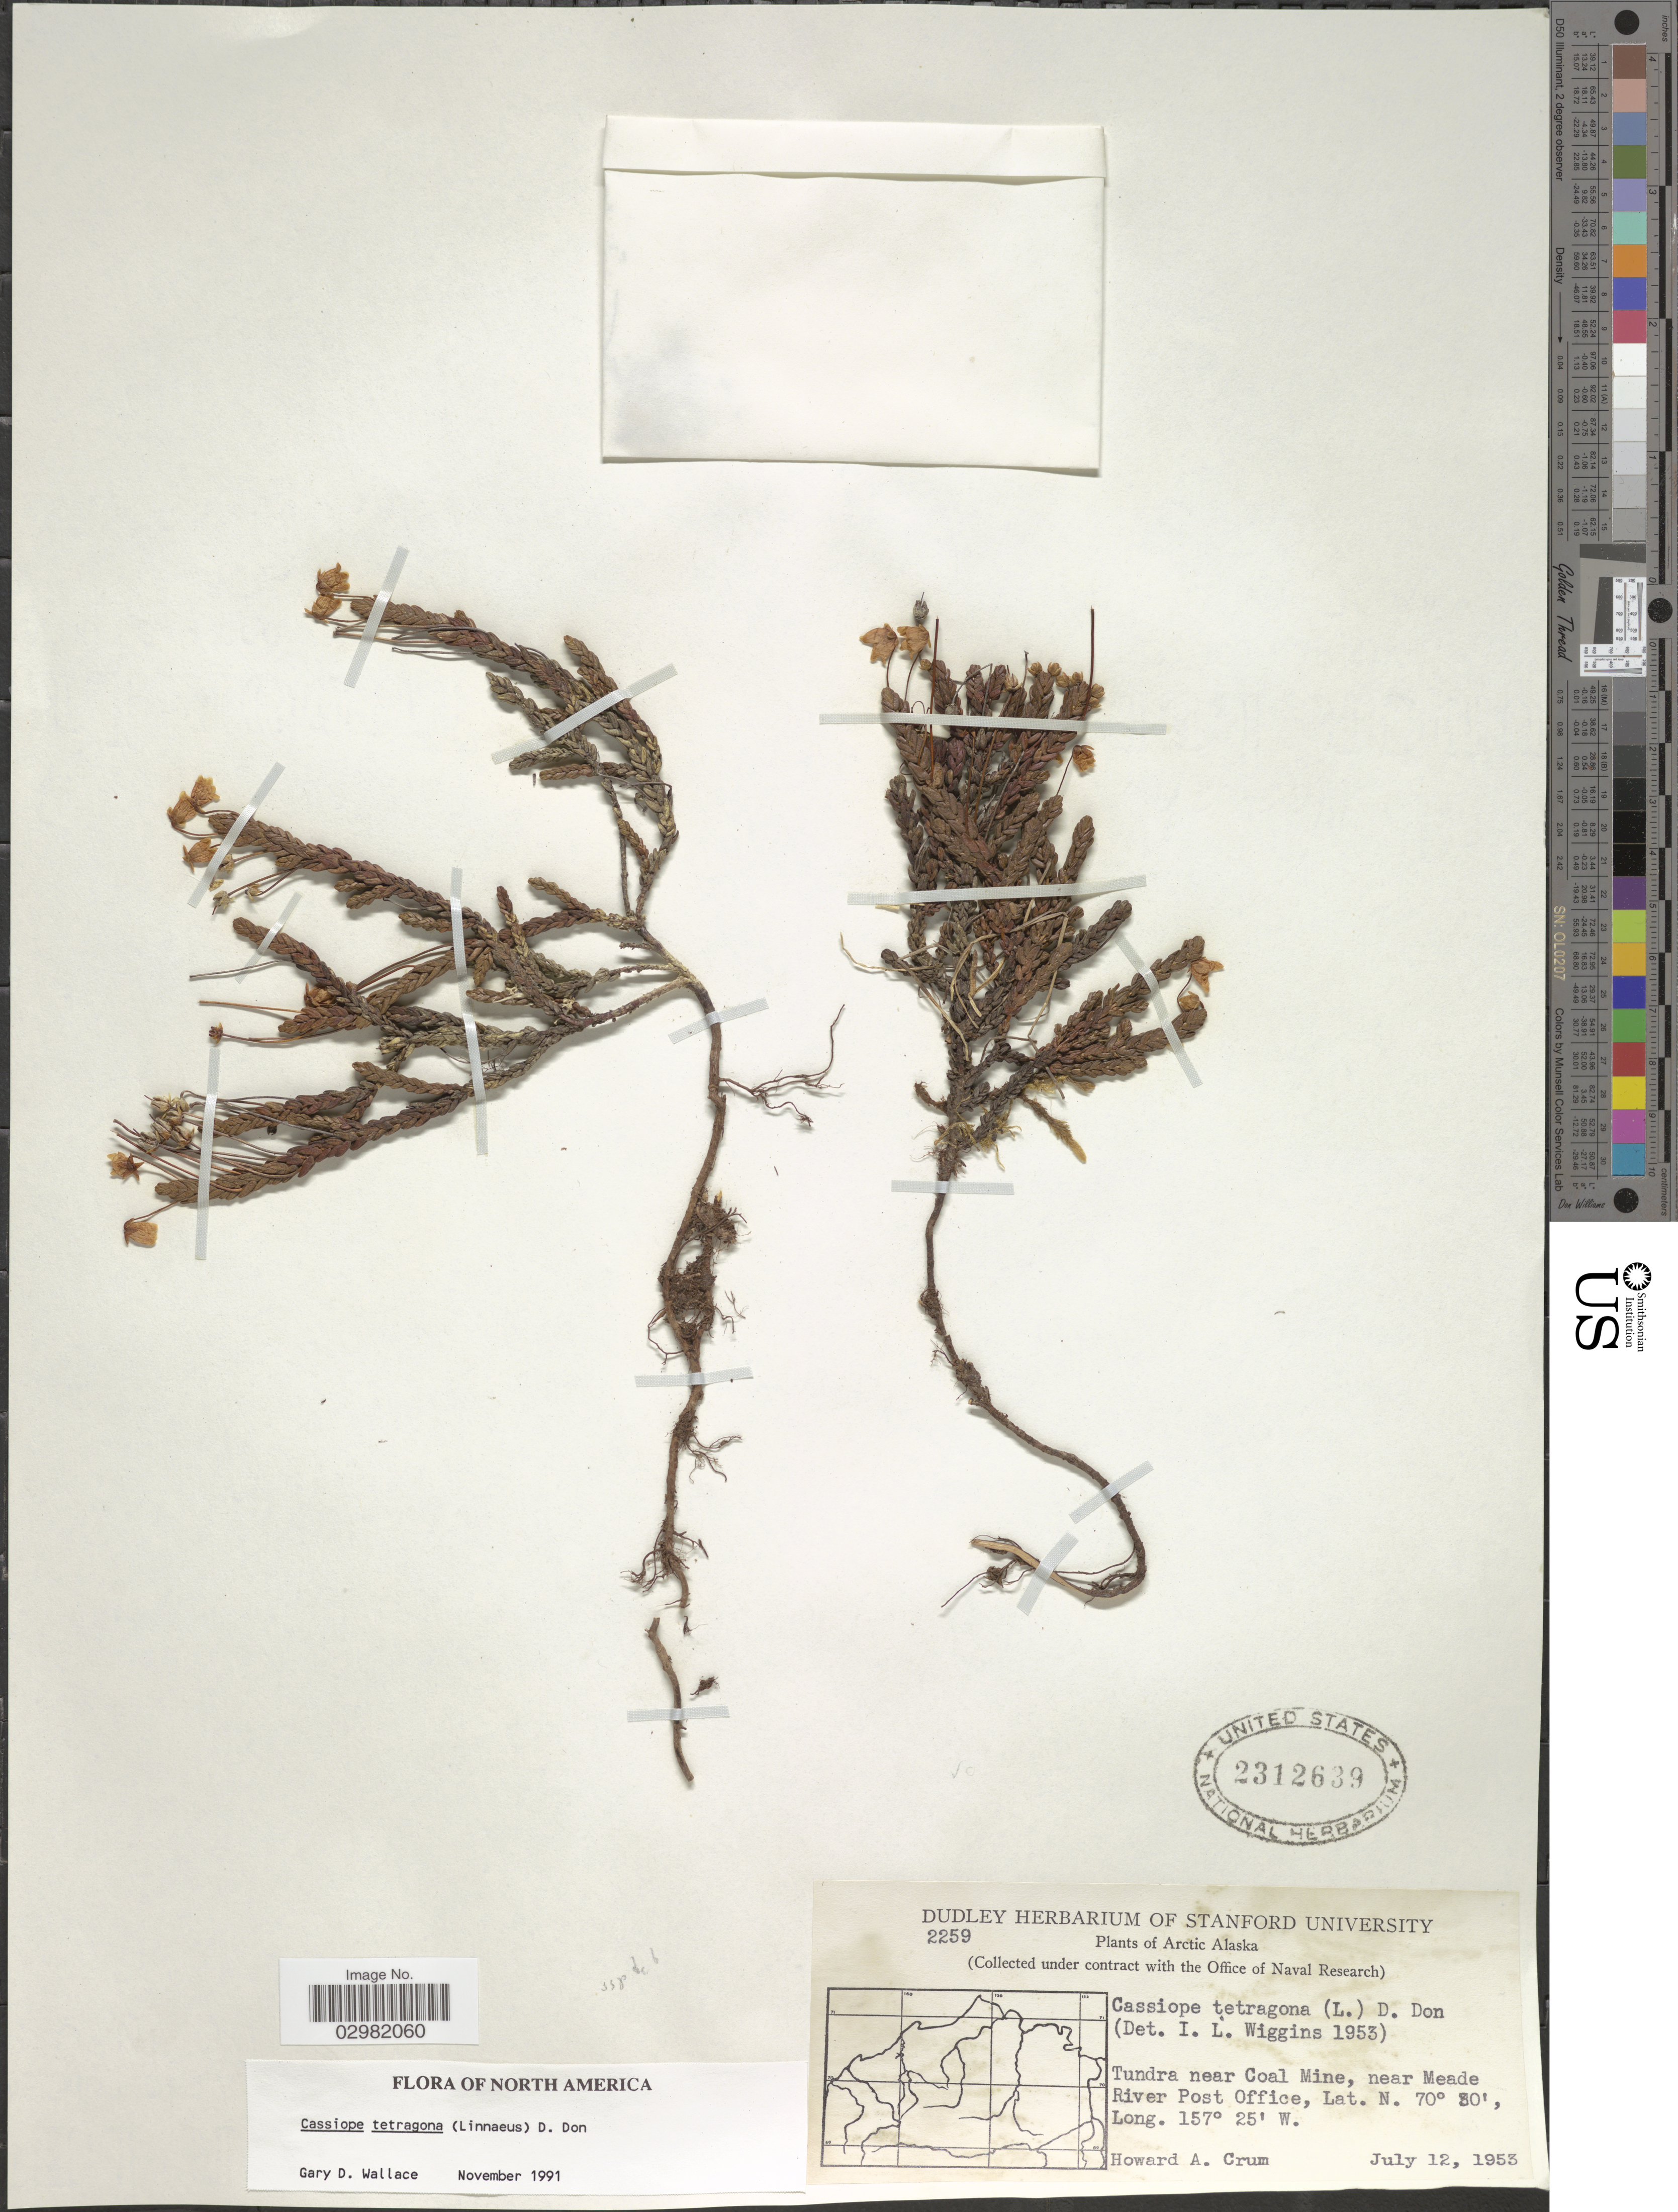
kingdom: Plantae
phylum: Tracheophyta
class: Magnoliopsida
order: Ericales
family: Ericaceae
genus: Cassiope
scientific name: Cassiope tetragona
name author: (L.) D. Don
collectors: H. A. Crum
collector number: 2259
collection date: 1953-07-12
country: United States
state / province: Alaska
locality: Arctic Alaska. Tundra near Coal Mine, near Meade River Post Office.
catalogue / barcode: US 2312639